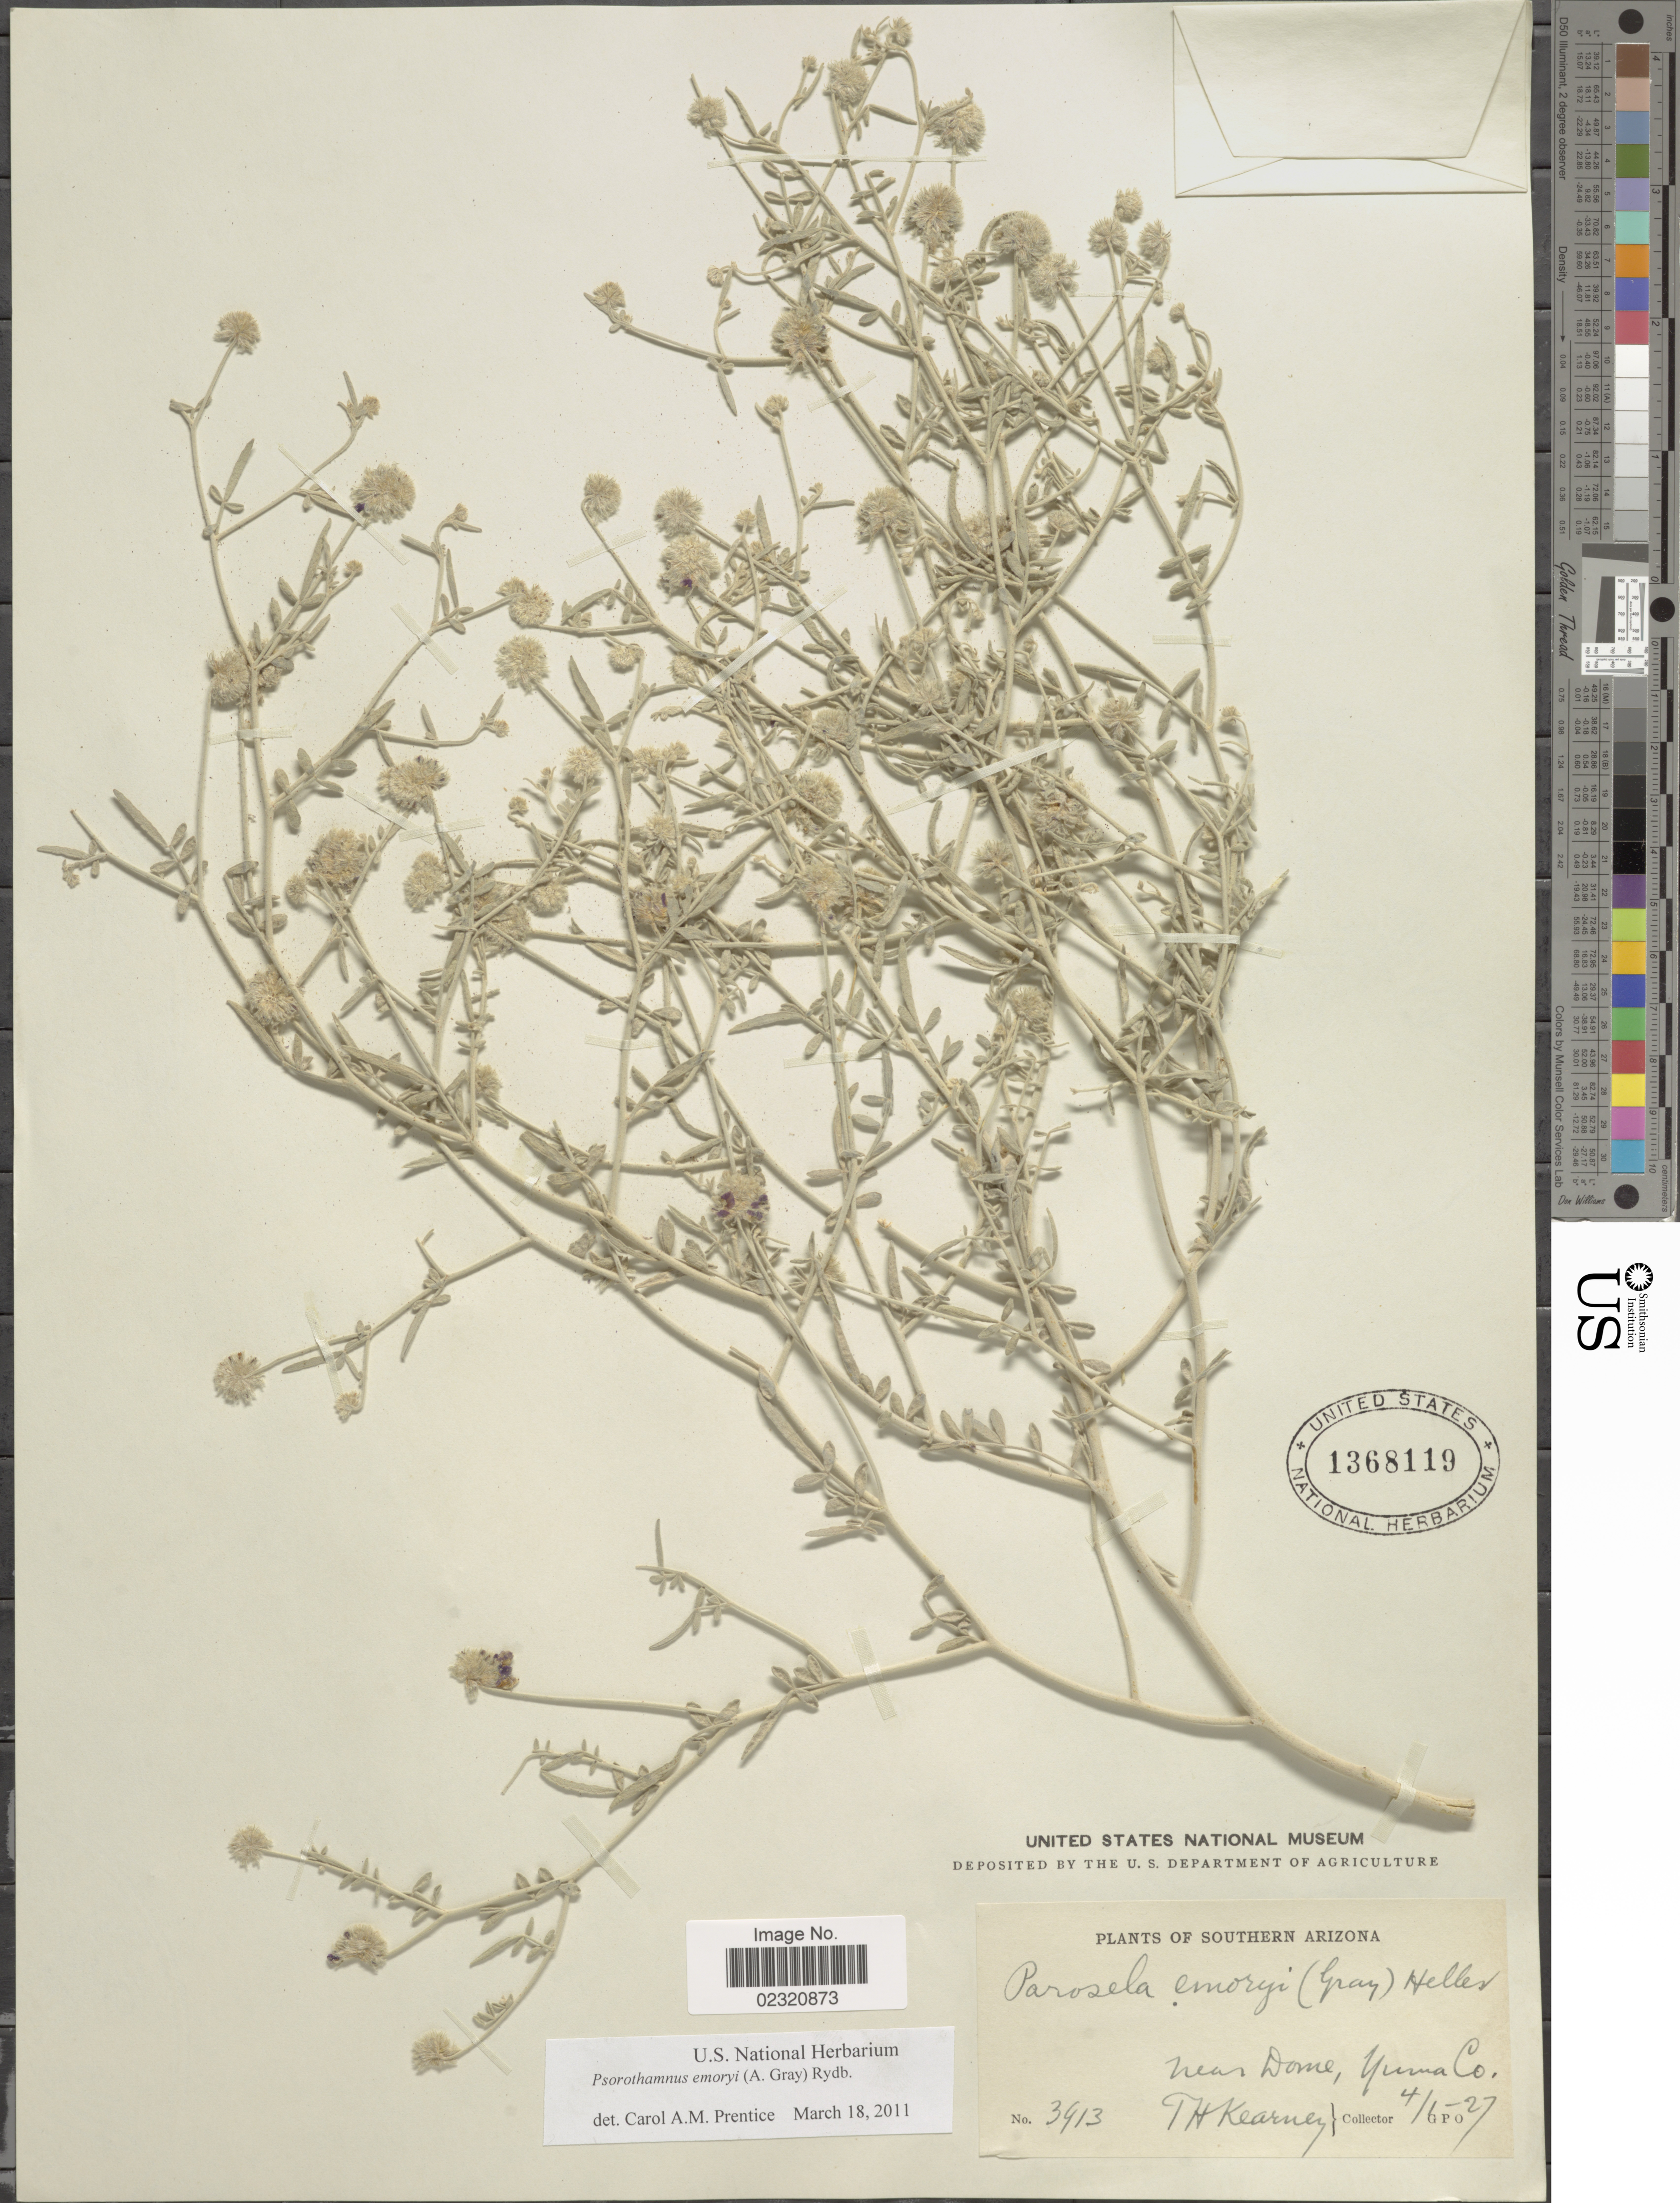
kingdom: Plantae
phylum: Tracheophyta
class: Magnoliopsida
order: Fabales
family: Fabaceae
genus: Psorothamnus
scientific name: Psorothamnus emoryi var. emoryi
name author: (A. Gray) Rydb.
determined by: Strong, M. T., (US), Smithsonian Institution - National Museum of Natural History (UNITED STATES)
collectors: T. H. Kearney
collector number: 3913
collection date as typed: Transcribed d/m/y: 1/4/27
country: United States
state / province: Arizona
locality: Southern Arizona, near Dome, Yuma Co.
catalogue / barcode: US 1368119